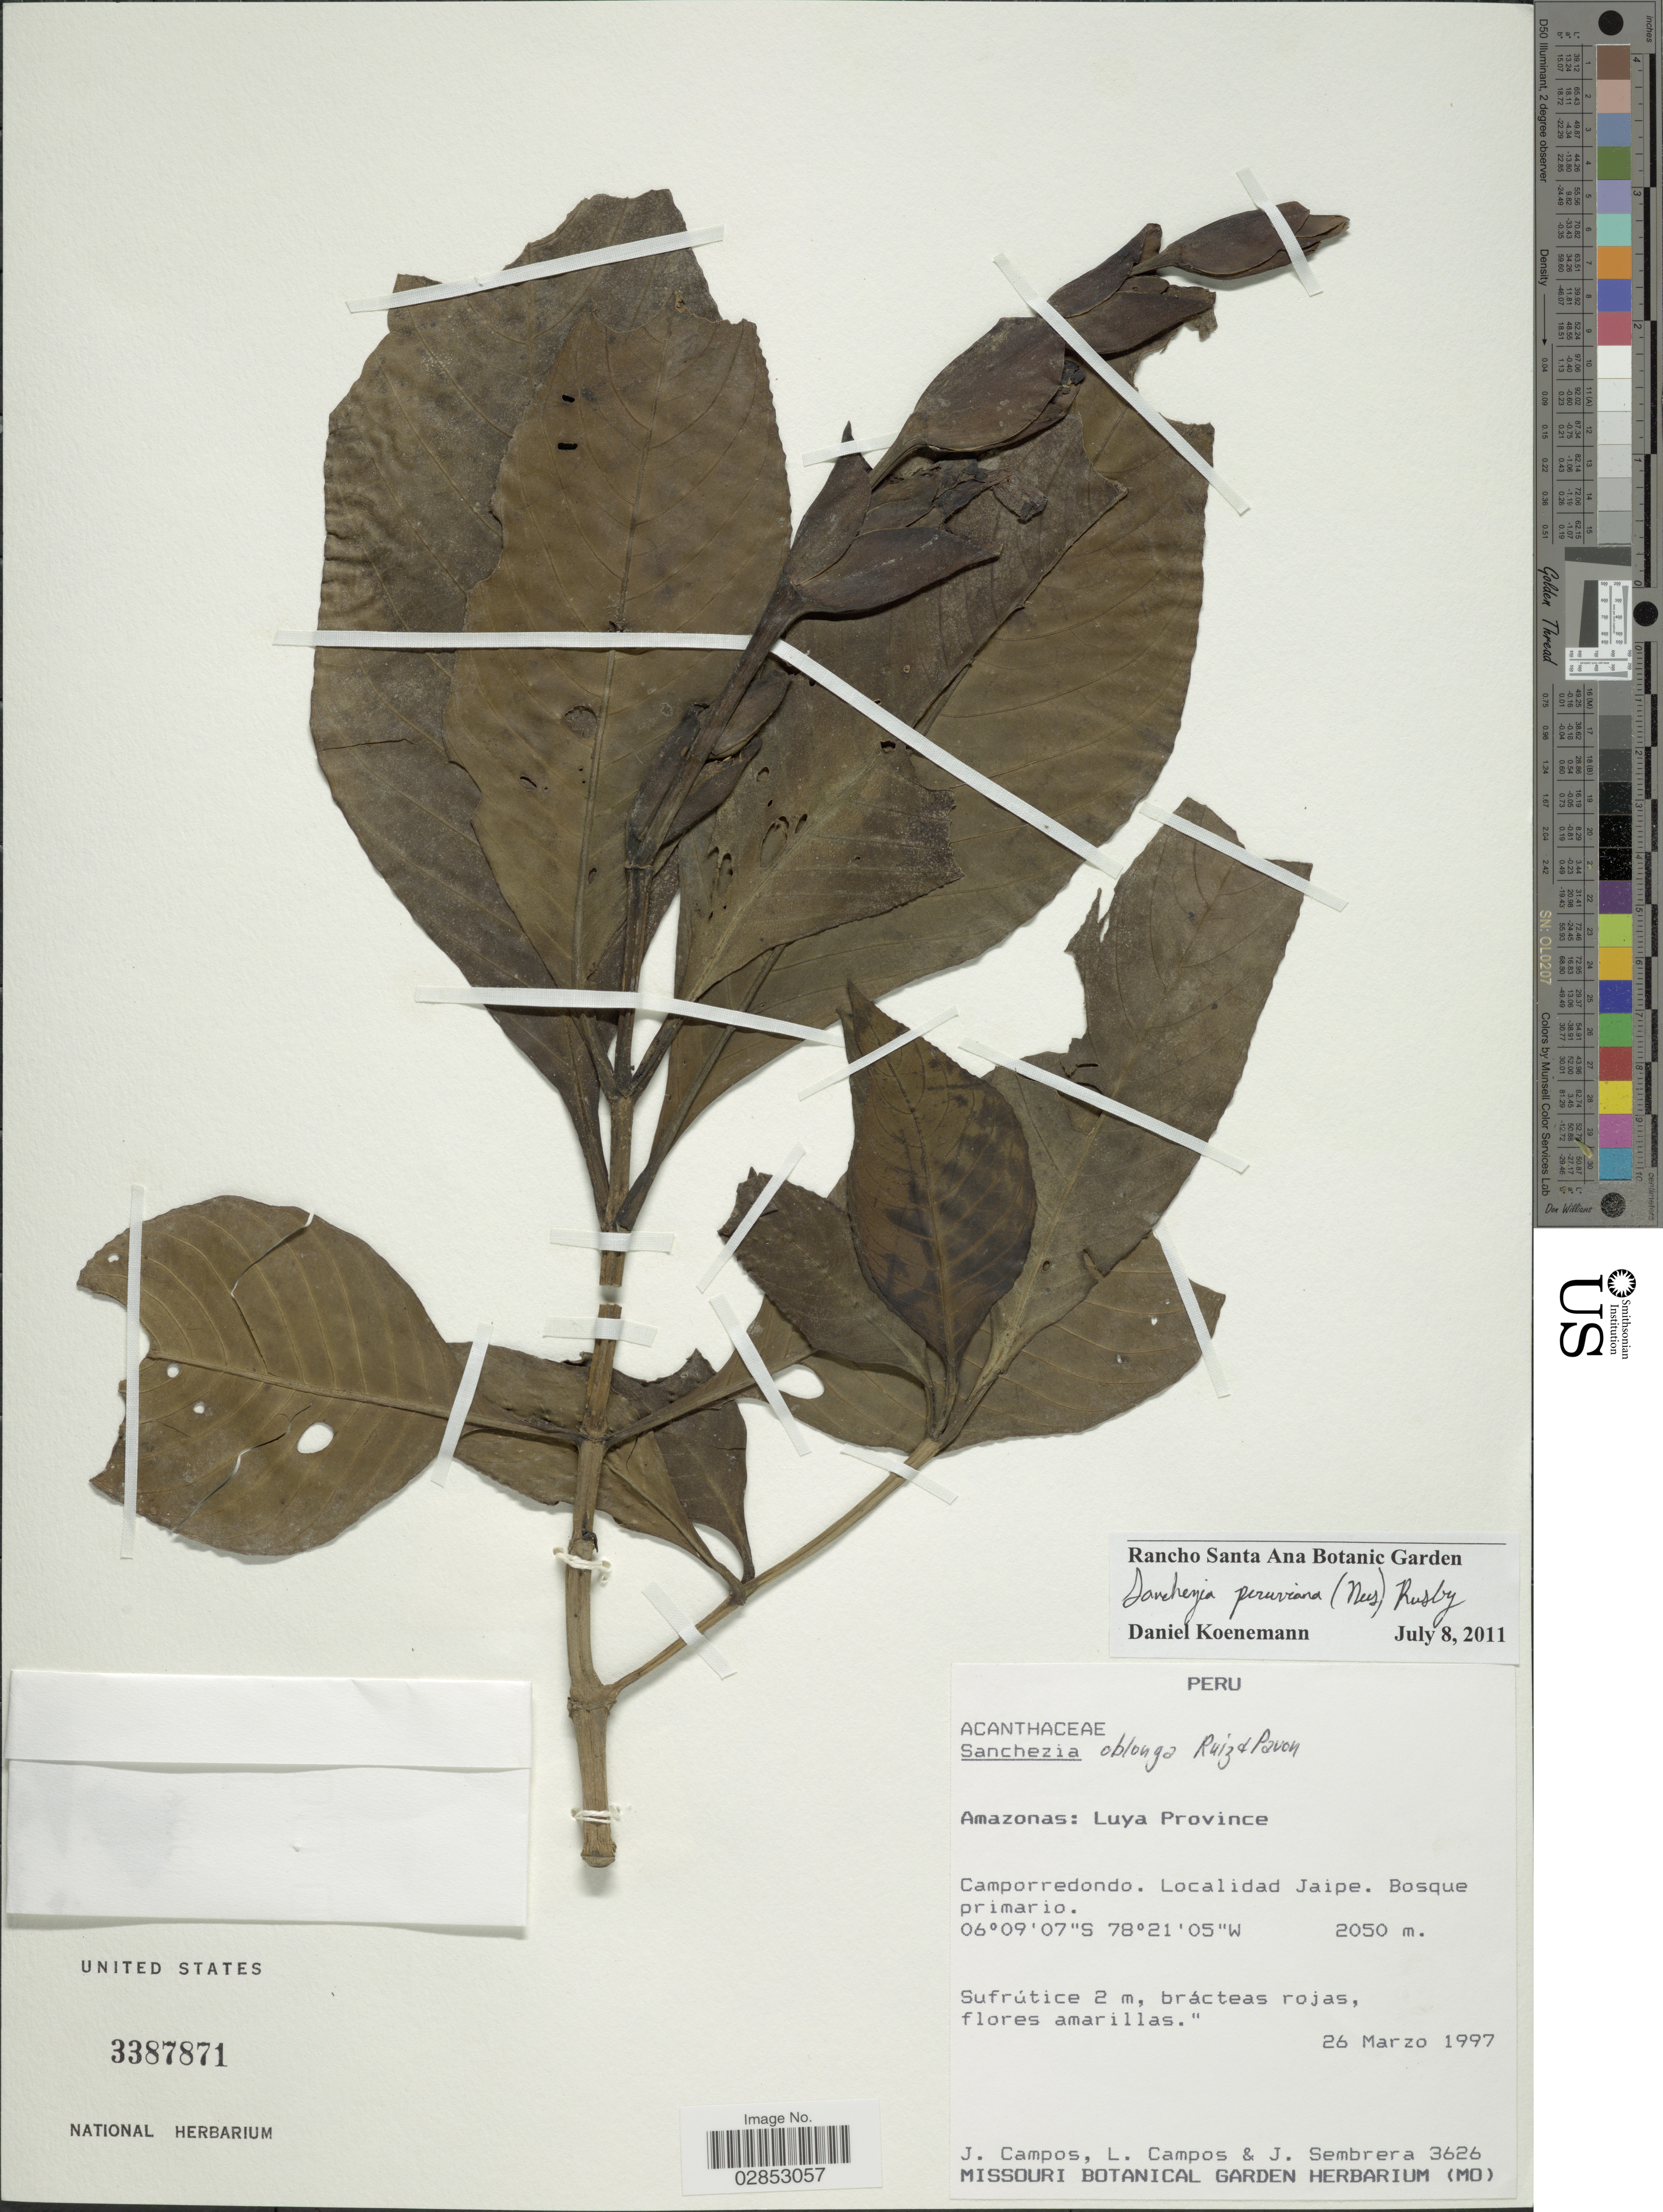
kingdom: Plantae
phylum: Tracheophyta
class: Magnoliopsida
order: Lamiales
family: Acanthaceae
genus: Sanchezia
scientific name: Sanchezia oblonga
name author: Ruiz & Pav.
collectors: J. Campos, L. Campos & J. Sembrera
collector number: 3626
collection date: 1997-03-26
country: Peru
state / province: Amazonas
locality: Luya Province, Camporredondo. Localidad Jaipe.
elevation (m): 2050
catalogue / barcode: US 3387871